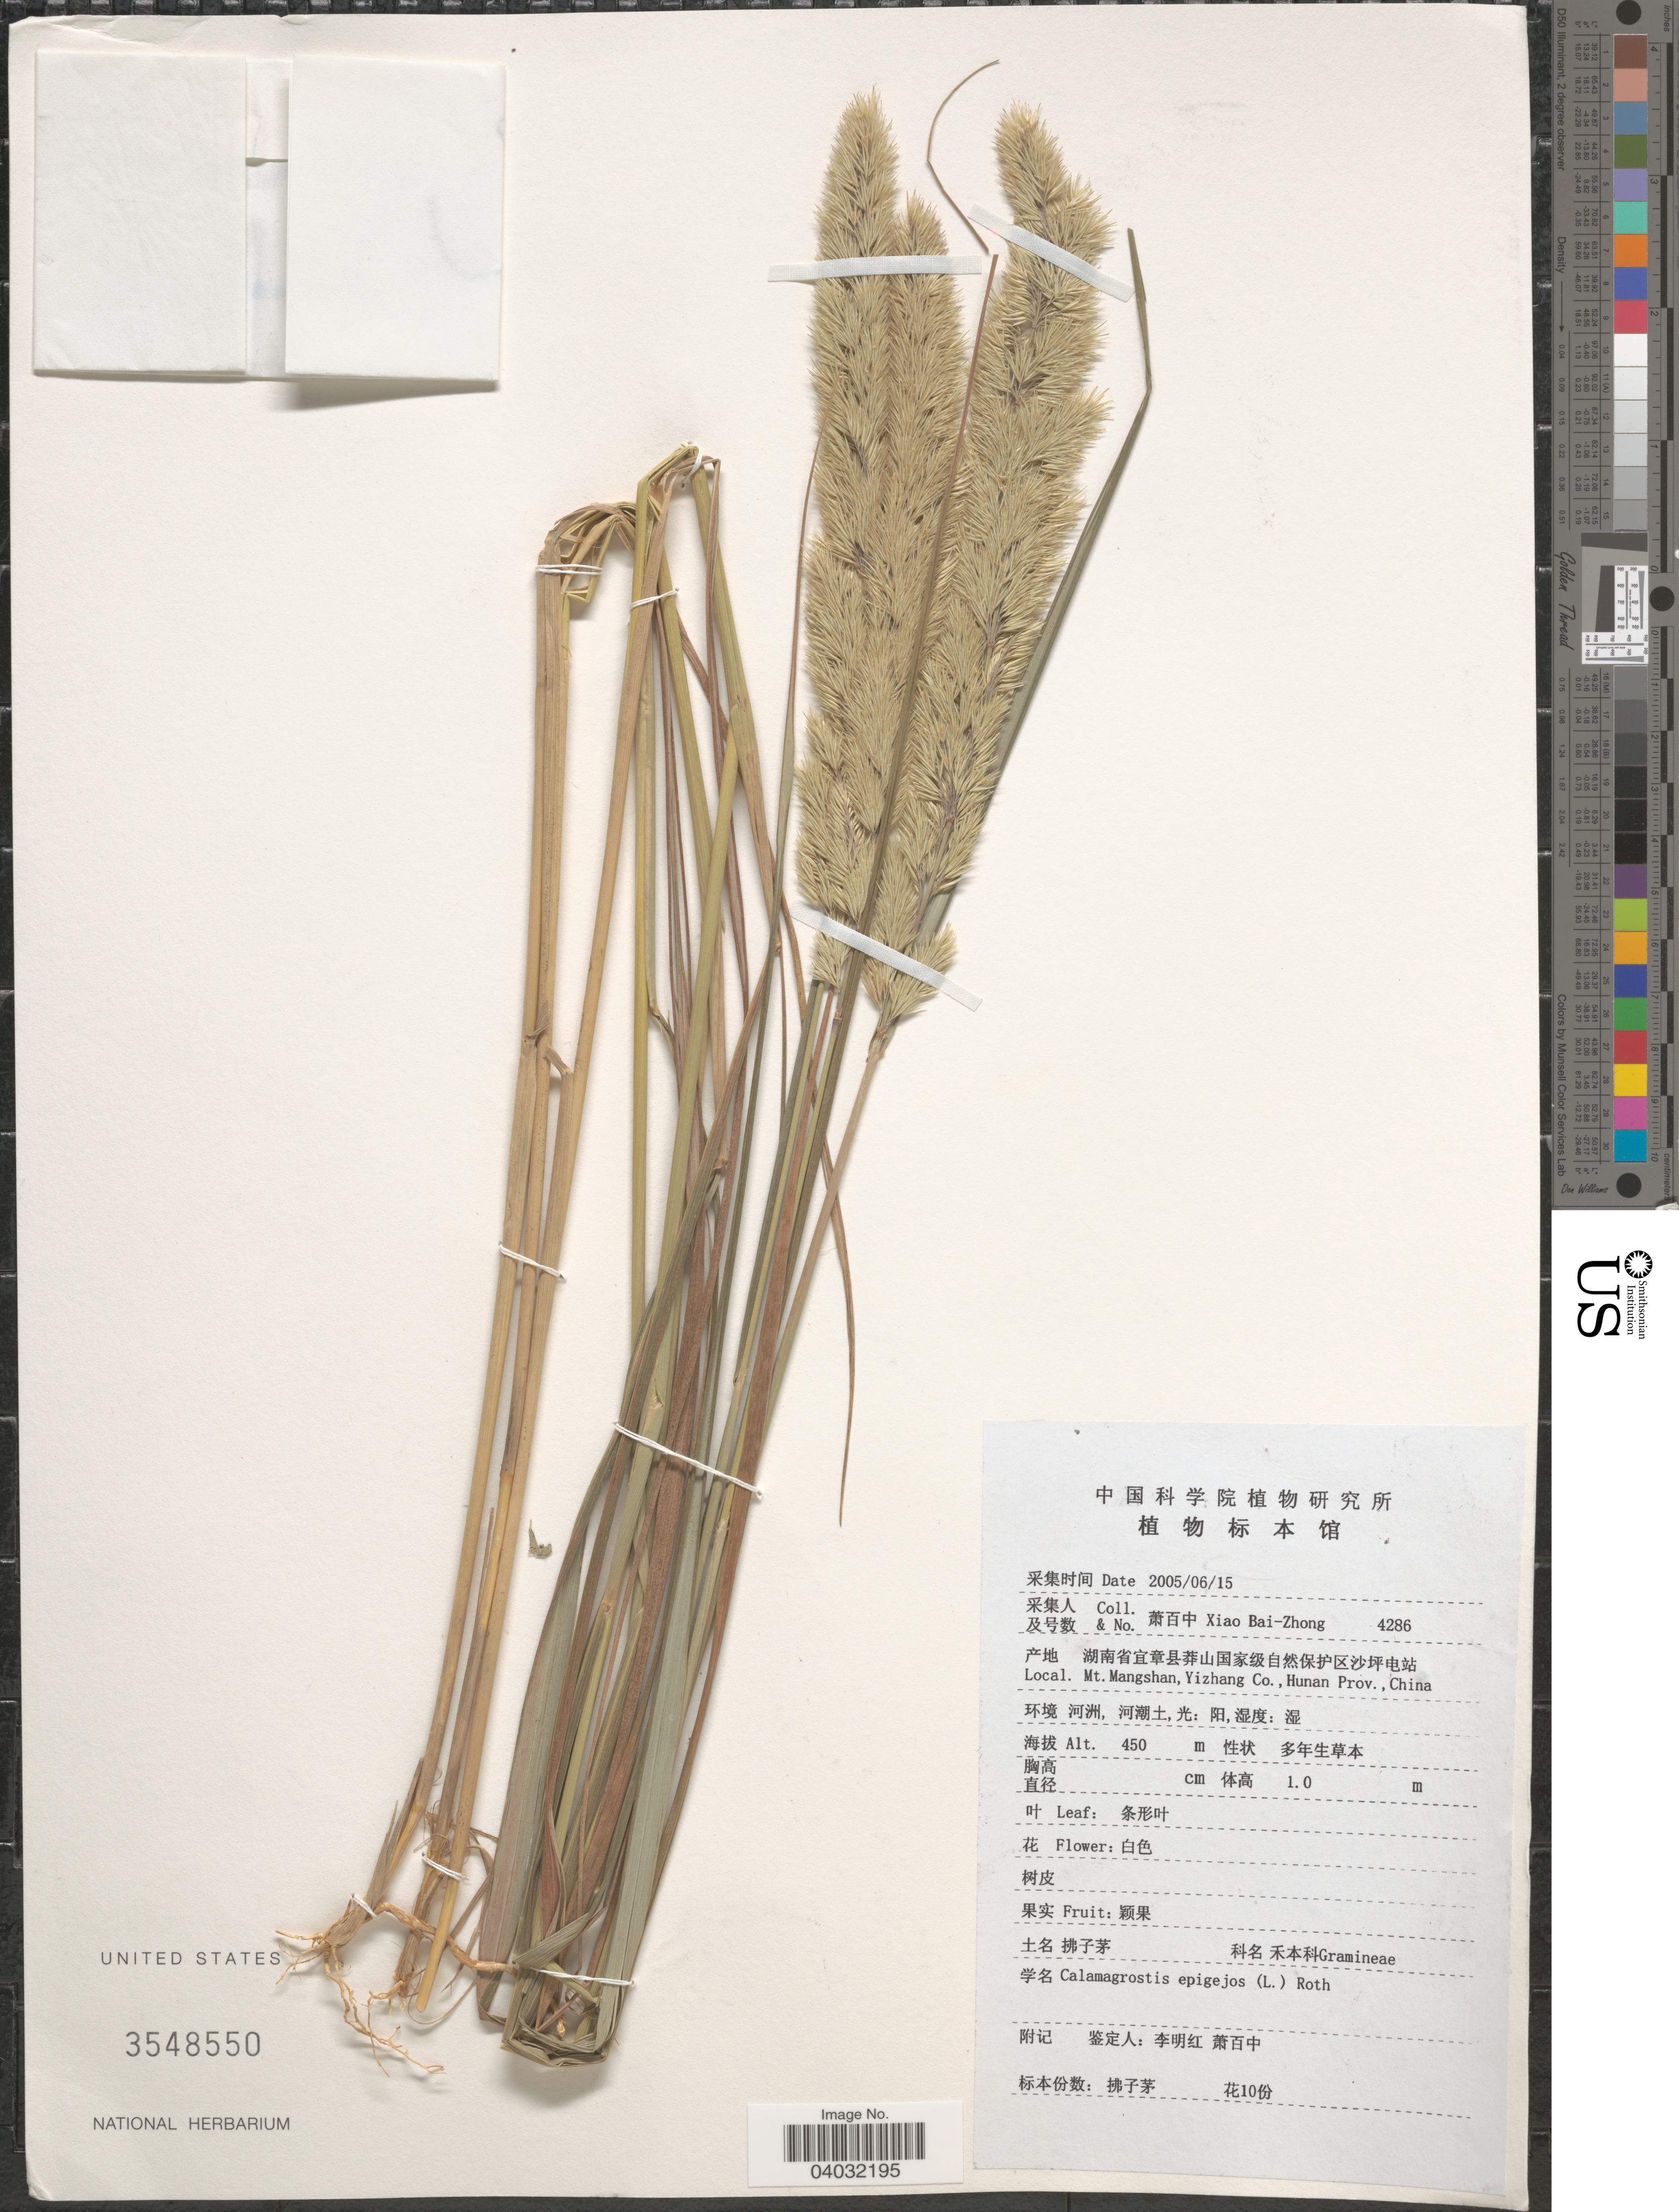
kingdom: Plantae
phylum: Tracheophyta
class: Liliopsida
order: Poales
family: Poaceae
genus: Calamagrostis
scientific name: Calamagrostis epigeios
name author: (L.) Roth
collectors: B. Z. Xiao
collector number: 4286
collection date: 2005-06-15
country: China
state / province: Hunan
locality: Mt. Mangshan, Yizhang Co.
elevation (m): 450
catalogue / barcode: US 3548550